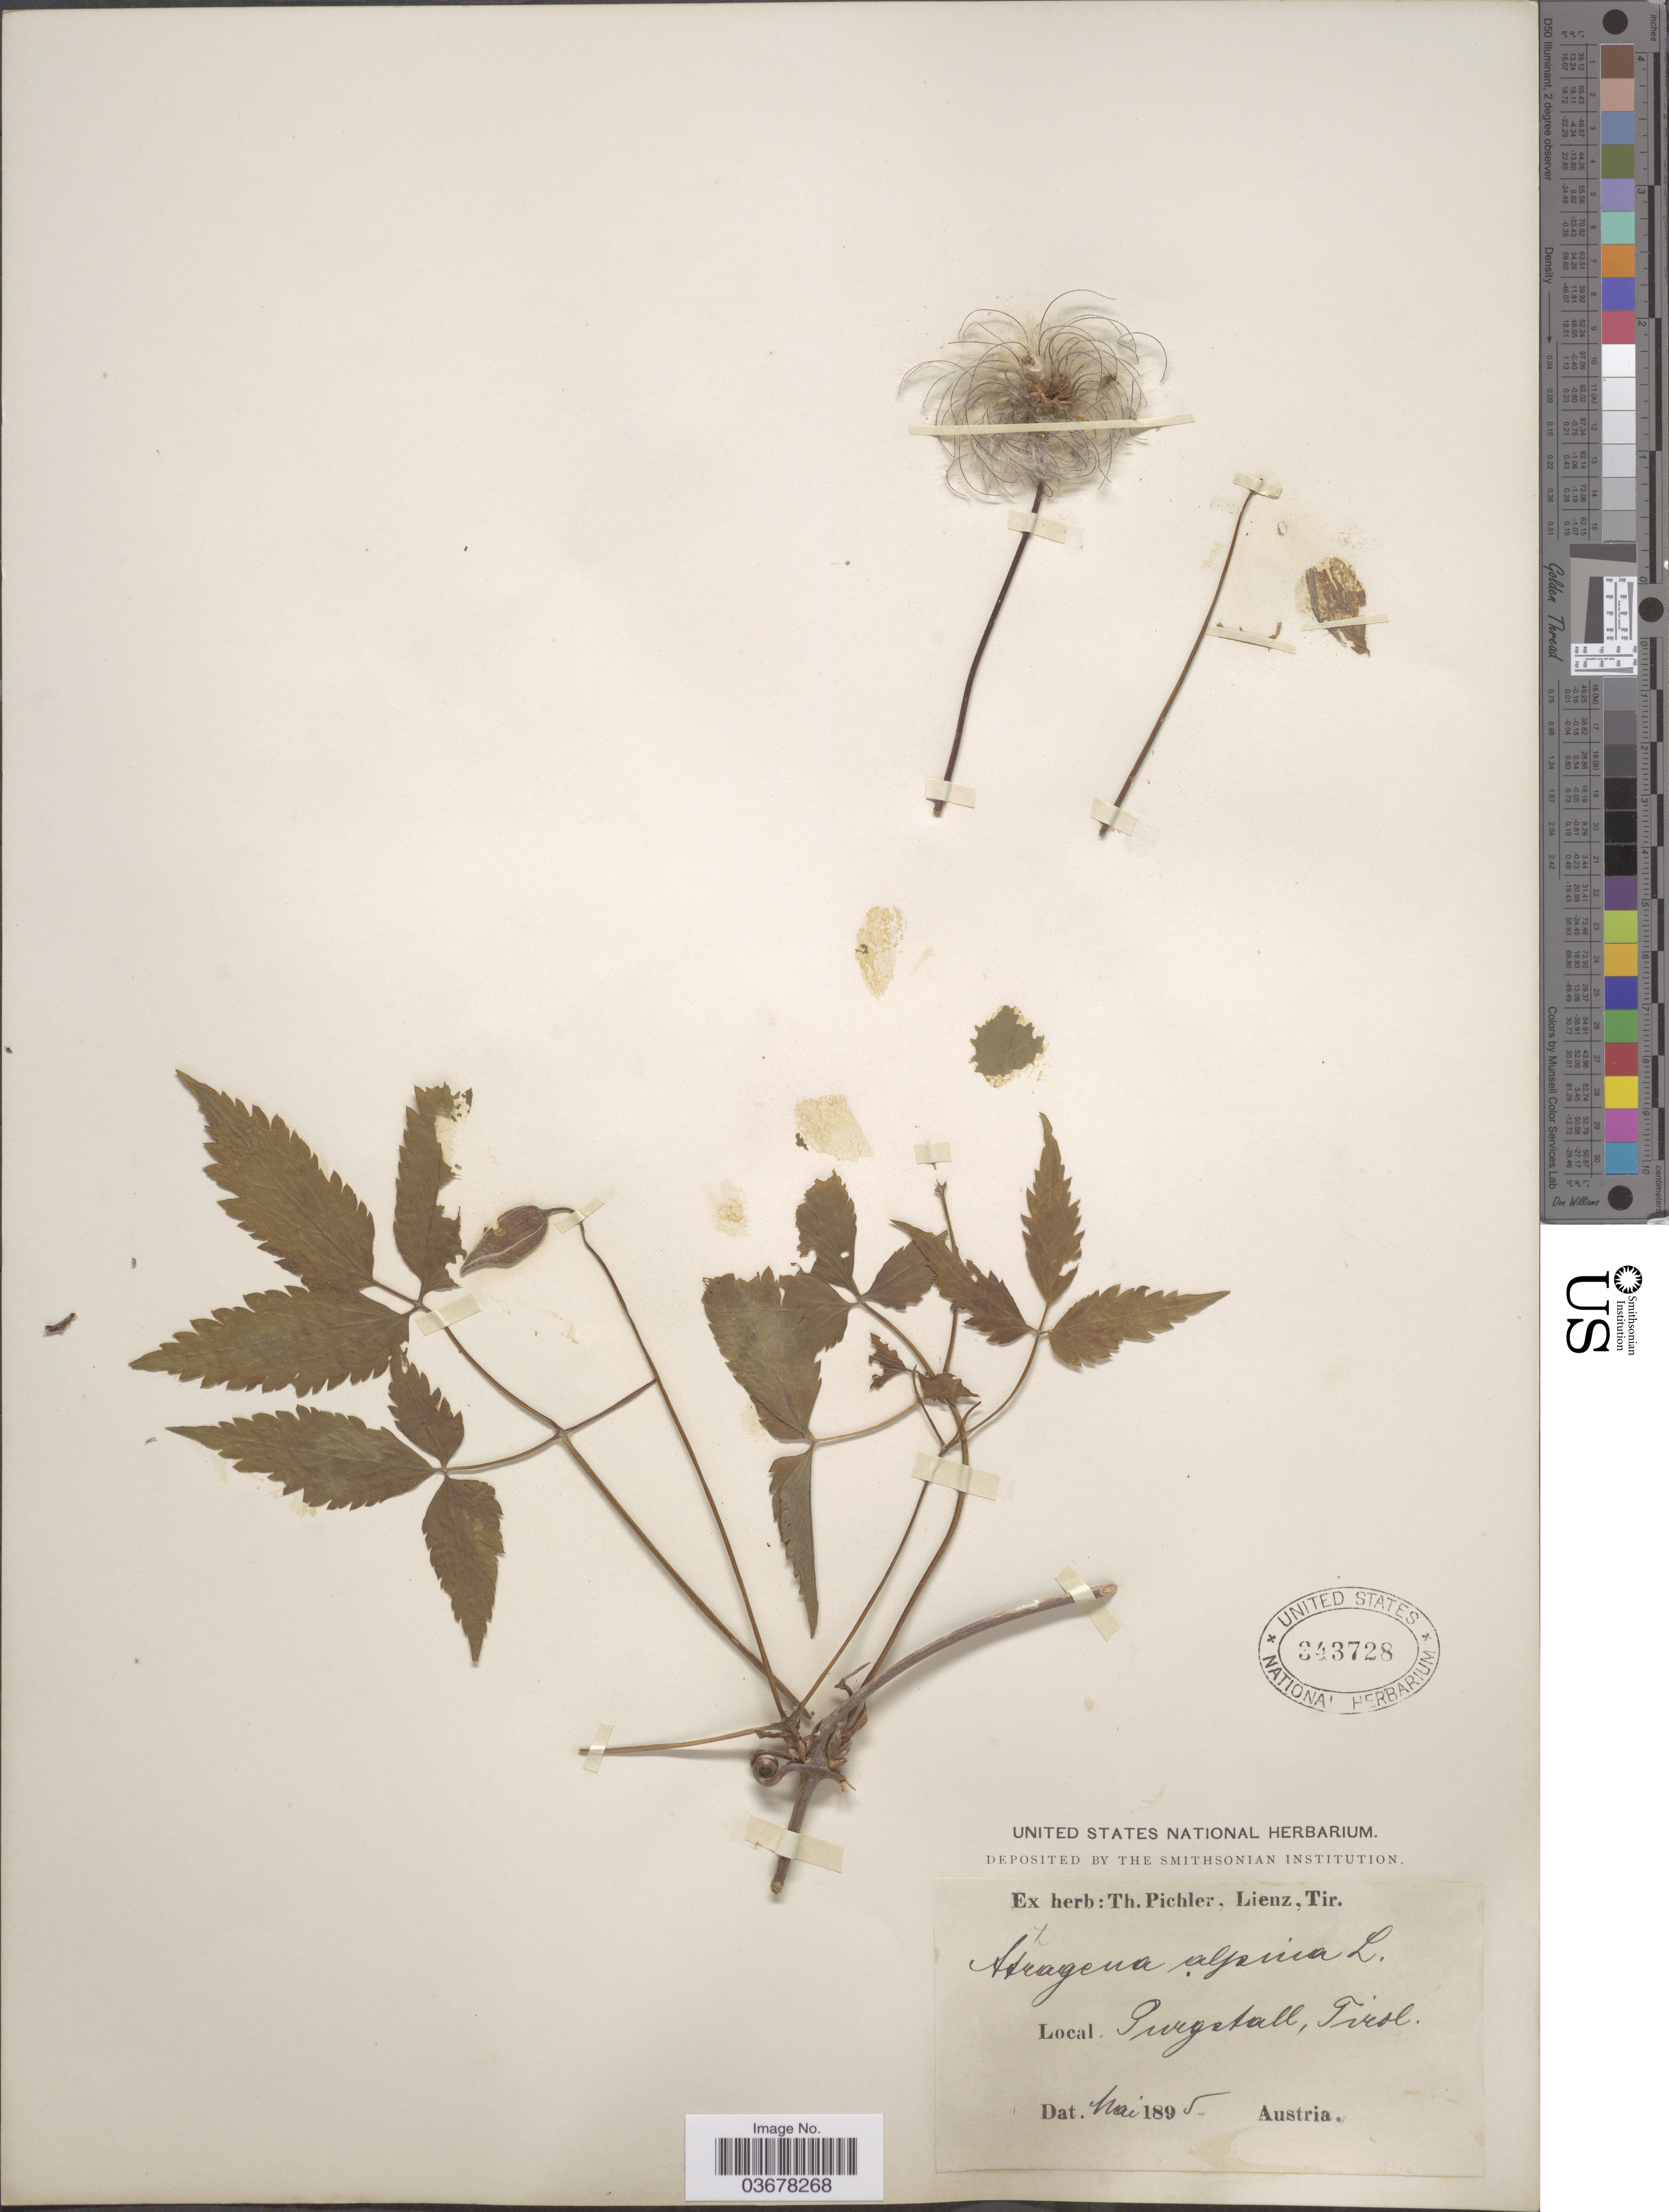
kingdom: Plantae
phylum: Tracheophyta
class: Magnoliopsida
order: Ranunculales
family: Ranunculaceae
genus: Clematis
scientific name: Clematis alpina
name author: (L.) Mill.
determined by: Strong, M. T., (US), Smithsonian Institution - National Museum of Natural History (UNITED STATES)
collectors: ex herb. T. Pichler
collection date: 1895-05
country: Austria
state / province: Tirol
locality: Purgstall.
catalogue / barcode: US 343728